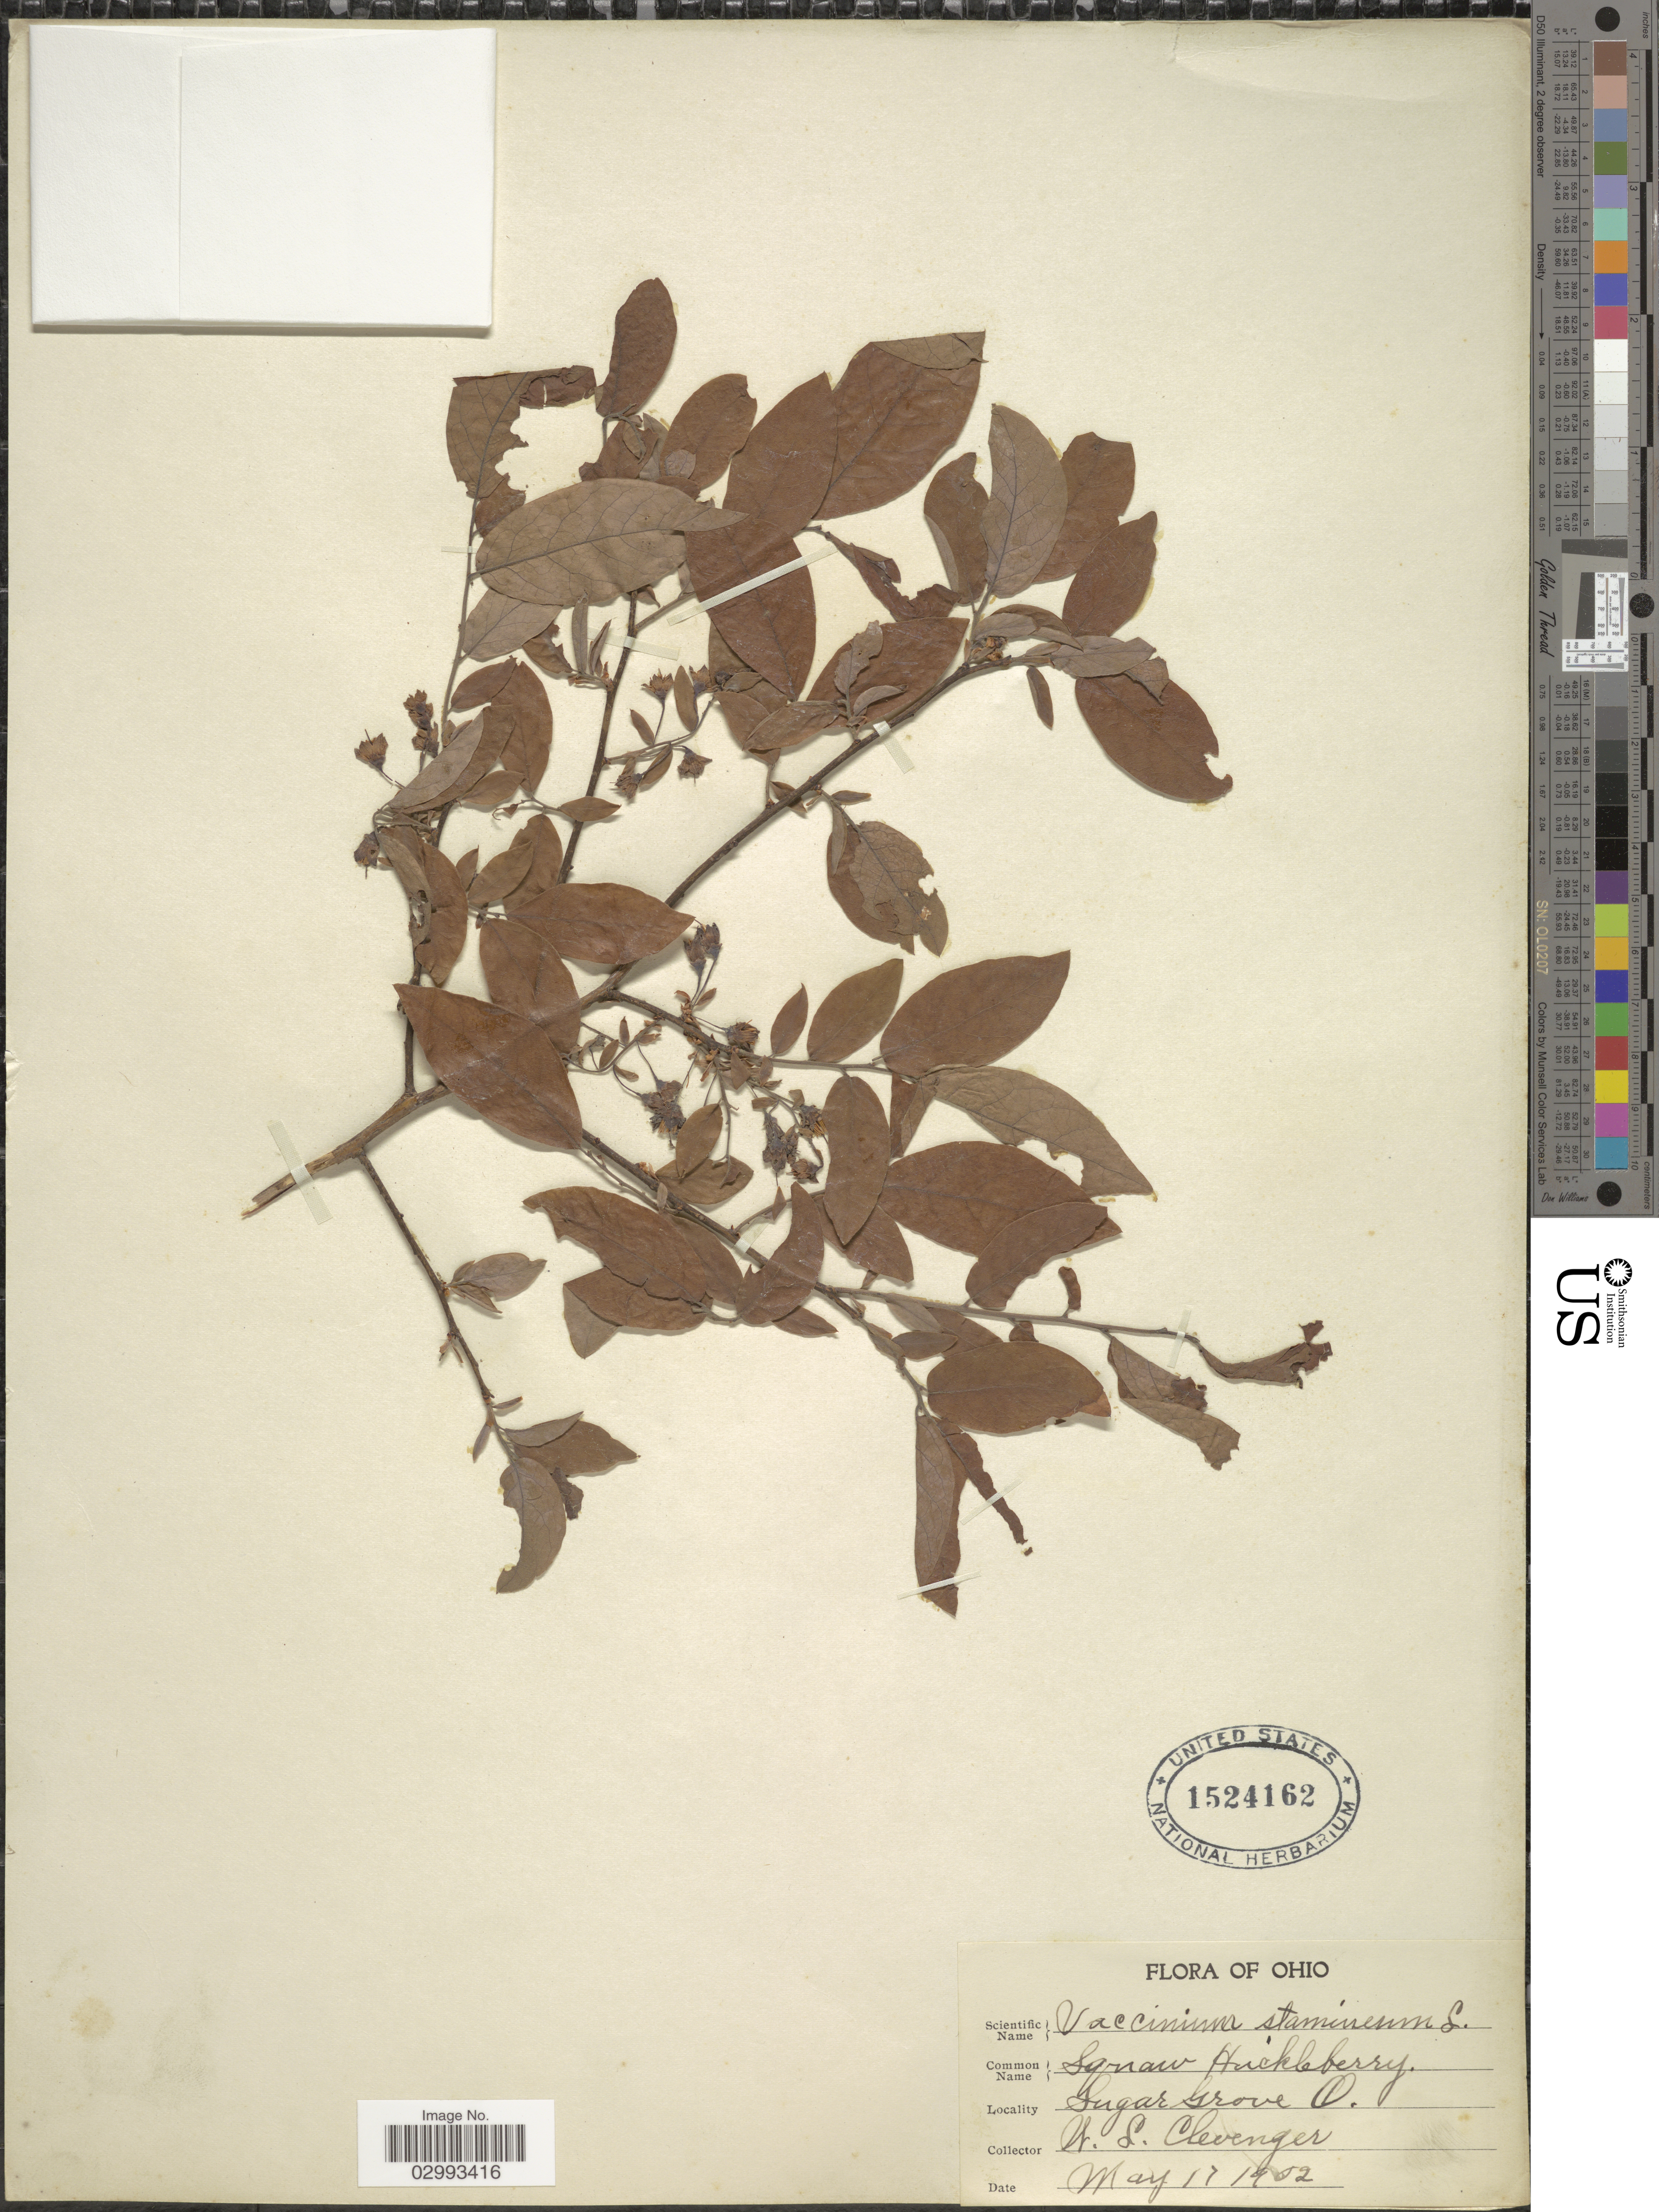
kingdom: Plantae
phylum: Tracheophyta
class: Magnoliopsida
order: Ericales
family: Ericaceae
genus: Polycodium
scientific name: Polycodium stamineum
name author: (L.) Greene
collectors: W. Clevenger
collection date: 1902-05-17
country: United States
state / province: Ohio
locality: Sugar Grove.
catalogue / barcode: US 1524162